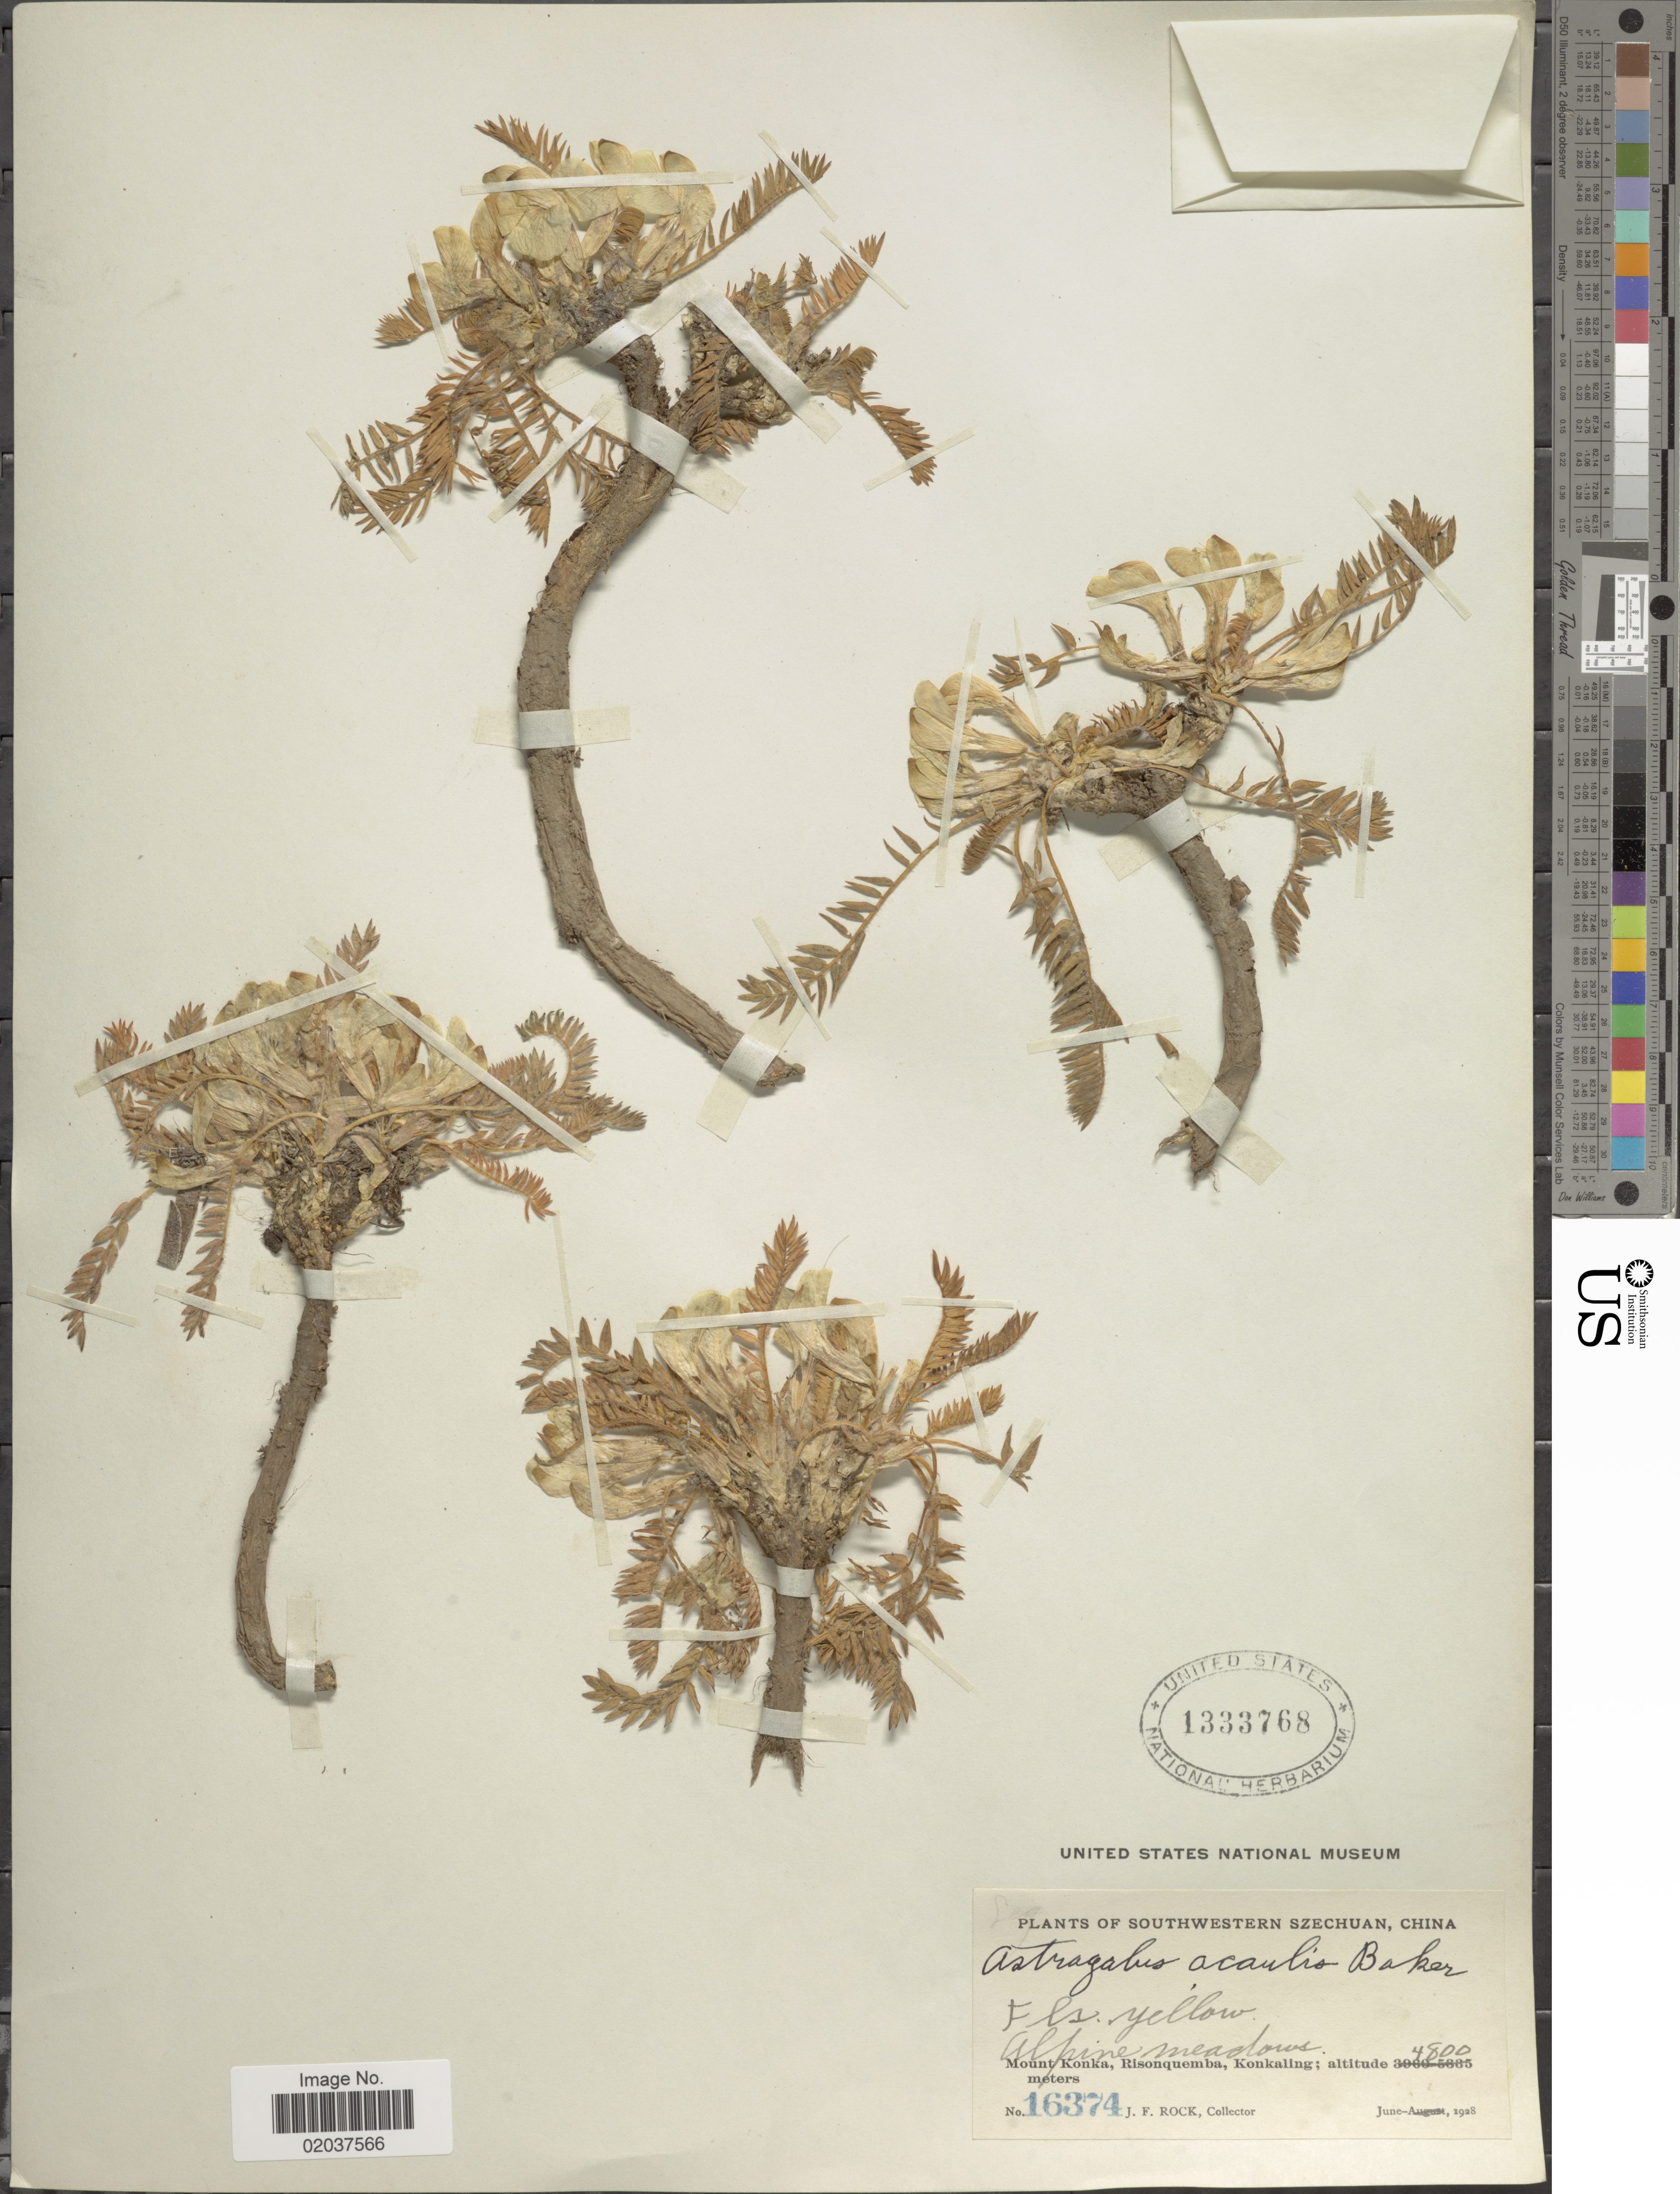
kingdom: Plantae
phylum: Tracheophyta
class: Magnoliopsida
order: Fabales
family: Fabaceae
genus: Astragalus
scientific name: Astragalus acaulis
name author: Baker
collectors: J. Rock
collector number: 16374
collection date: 1928-06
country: China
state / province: Sichuan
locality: Southwestern Szechuan, Mount Konka, Risonquemba, Konkaling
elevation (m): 4800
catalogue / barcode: US 1333768